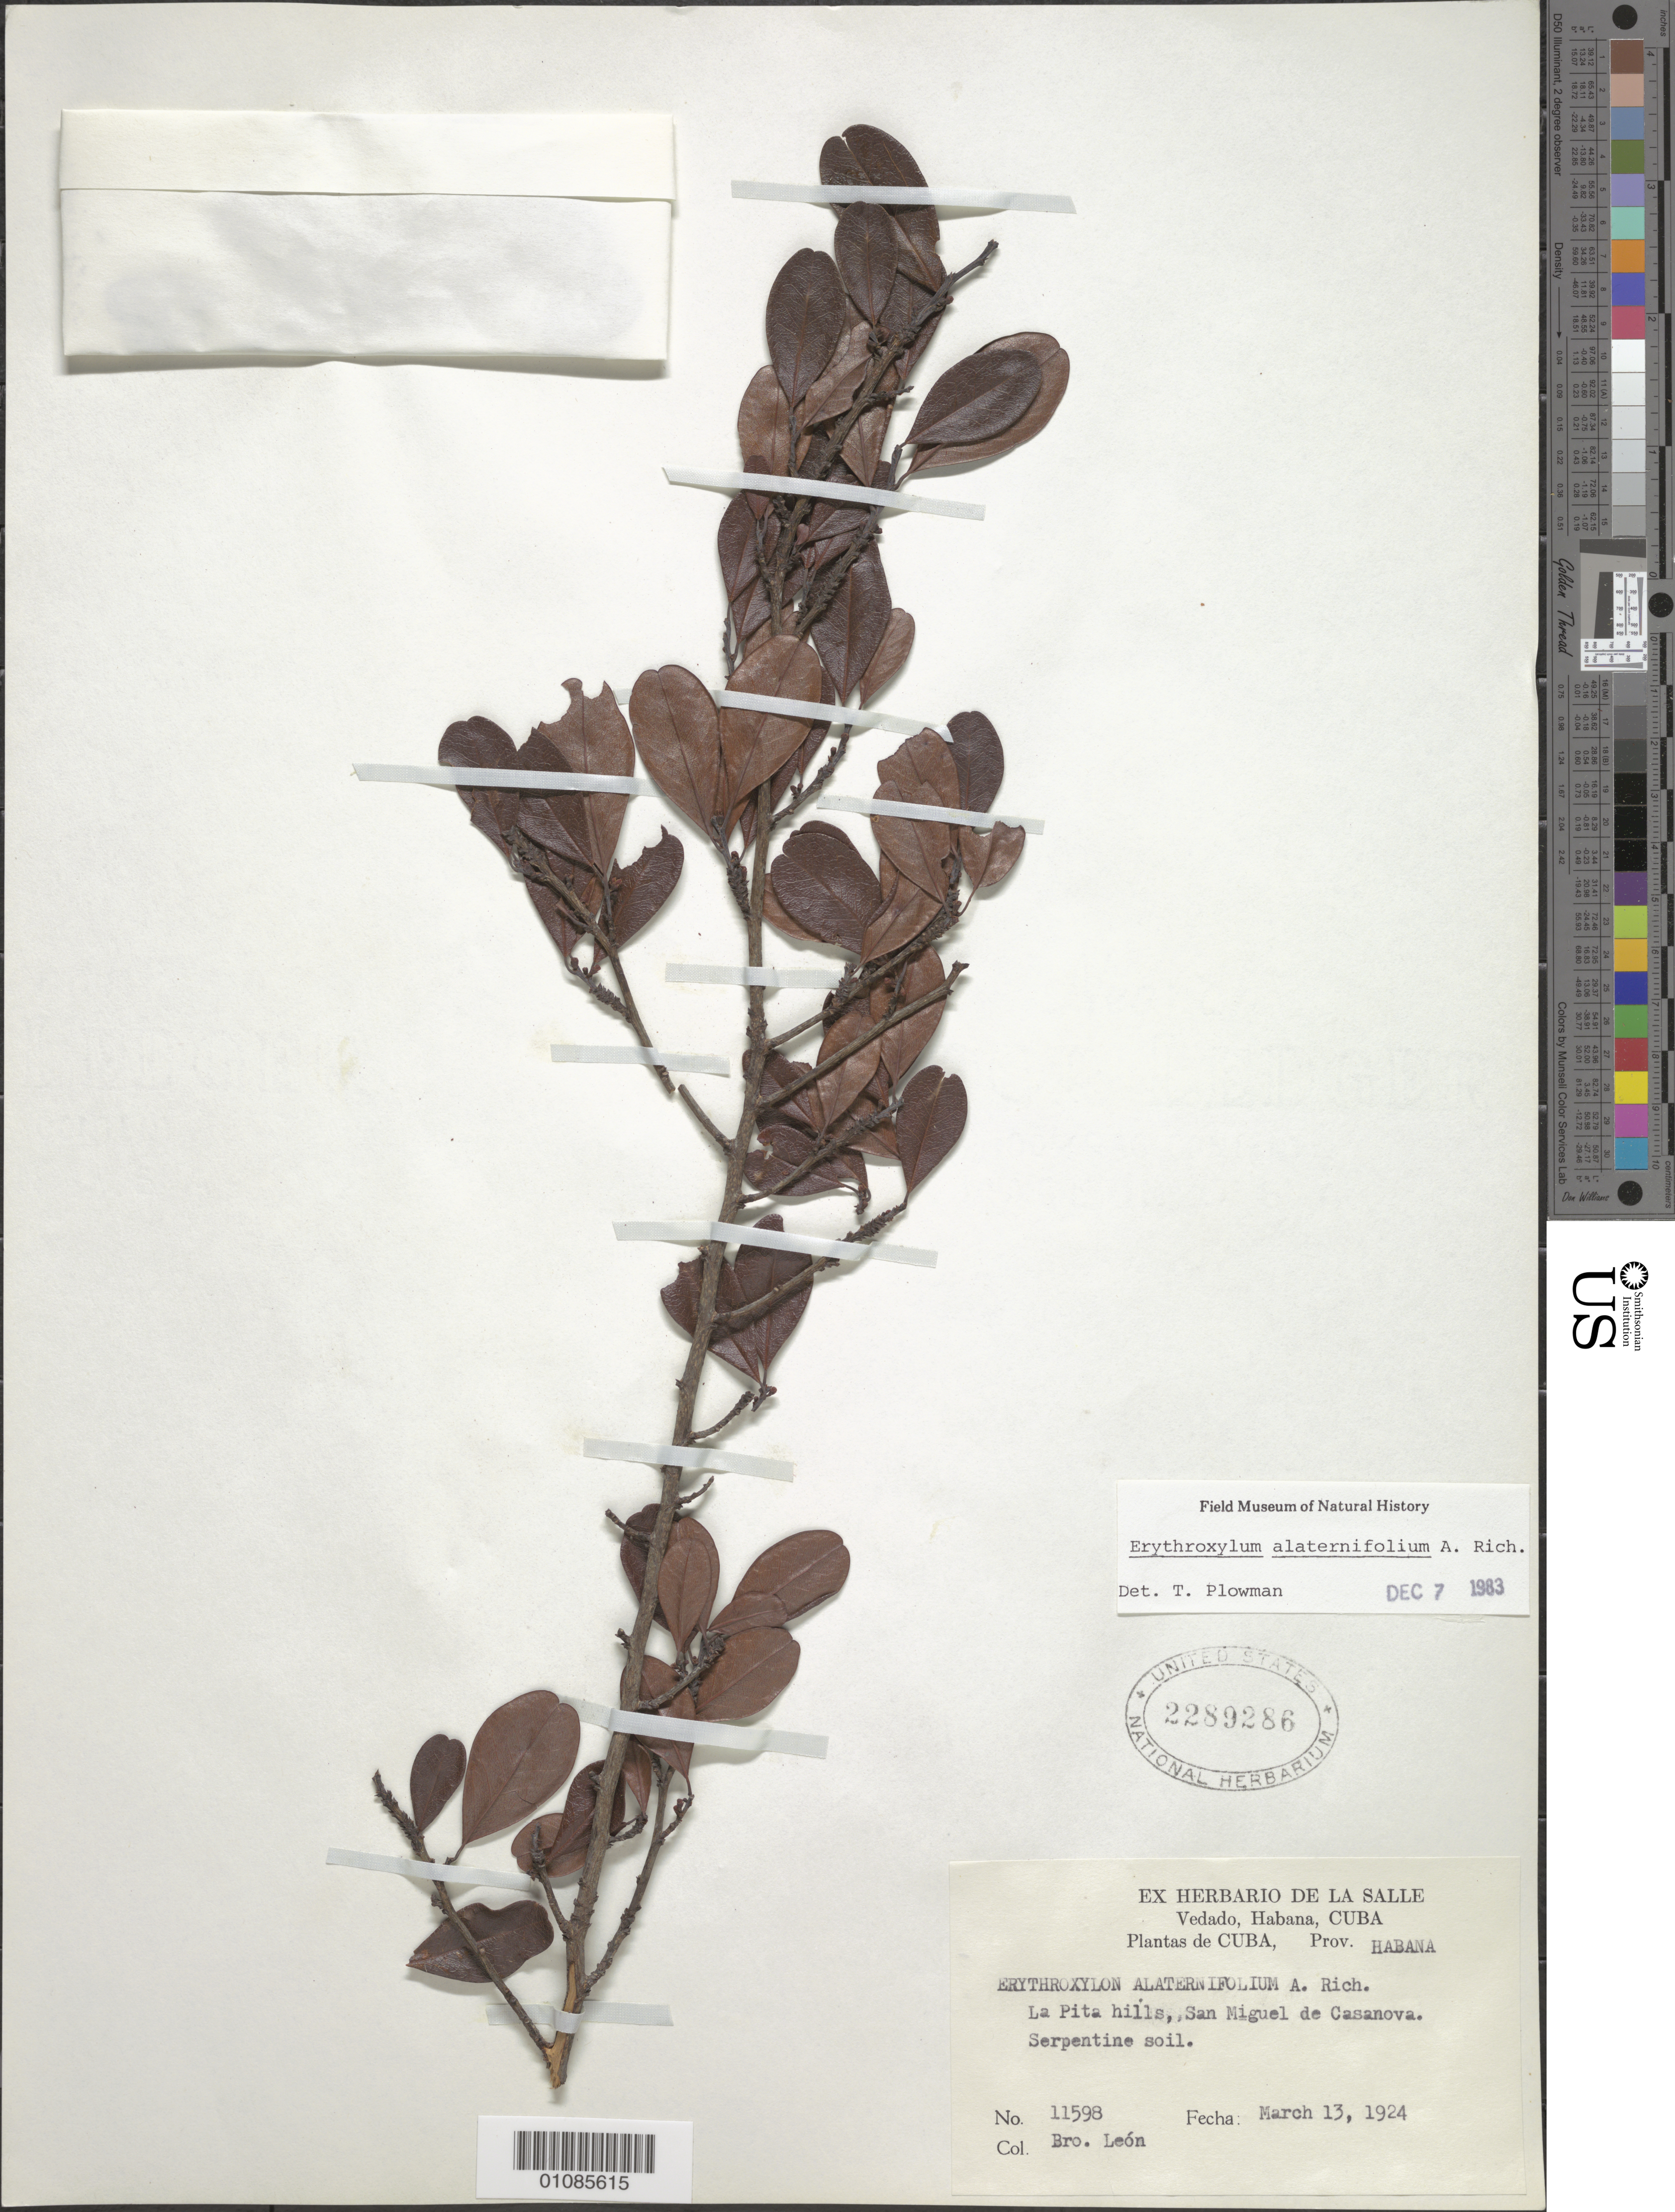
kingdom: Plantae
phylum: Tracheophyta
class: Magnoliopsida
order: Malpighiales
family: Erythroxylaceae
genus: Erythroxylum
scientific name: Erythroxylum alaternifolium var. alaternifolium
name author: A. Rich.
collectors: Bro. León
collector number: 11598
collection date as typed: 13 Mar 1924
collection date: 1924-03-13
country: Cuba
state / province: La Habana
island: Cuba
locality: La pita hills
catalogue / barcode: US 2289286